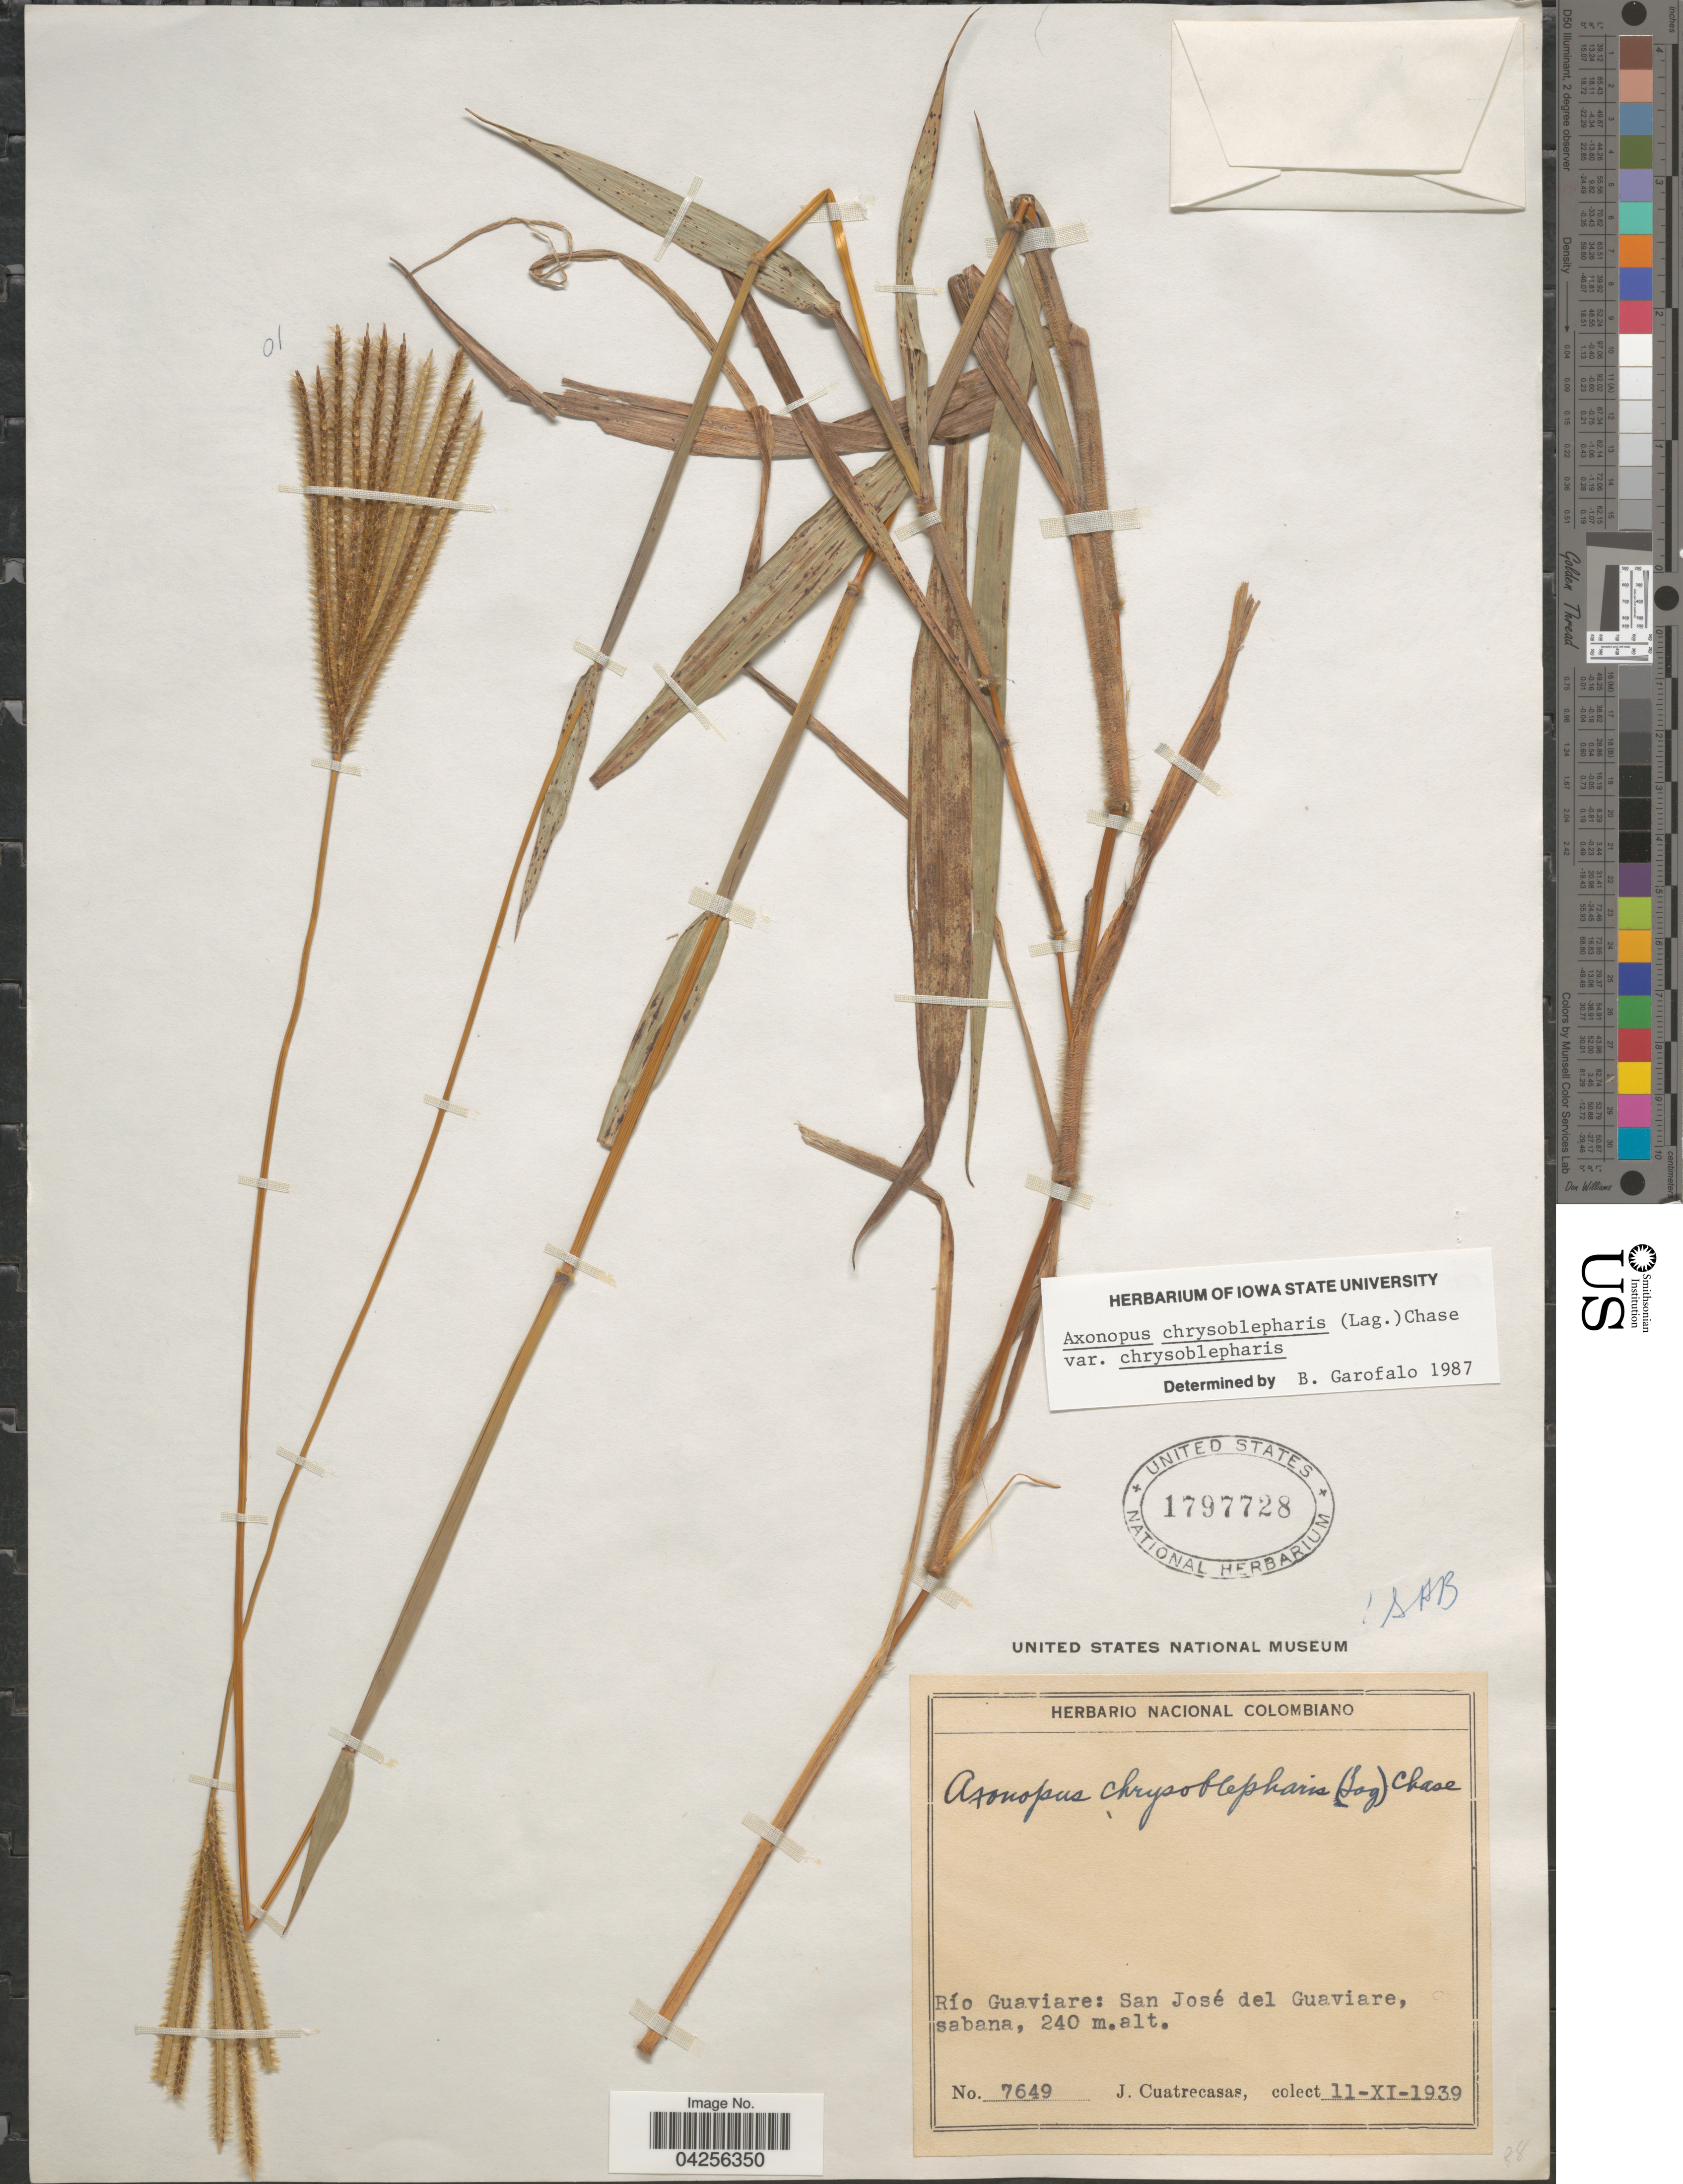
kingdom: Plantae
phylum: Tracheophyta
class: Liliopsida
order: Poales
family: Poaceae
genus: Axonopus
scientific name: Axonopus chrysoblepharis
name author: (Lag.) Chase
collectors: J. Cuatrecasas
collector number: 7649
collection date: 1939-11-11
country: Colombia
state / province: Guaviare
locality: Río Guaviare: San José del Guaviare, sabana.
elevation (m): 240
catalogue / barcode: US 1797728